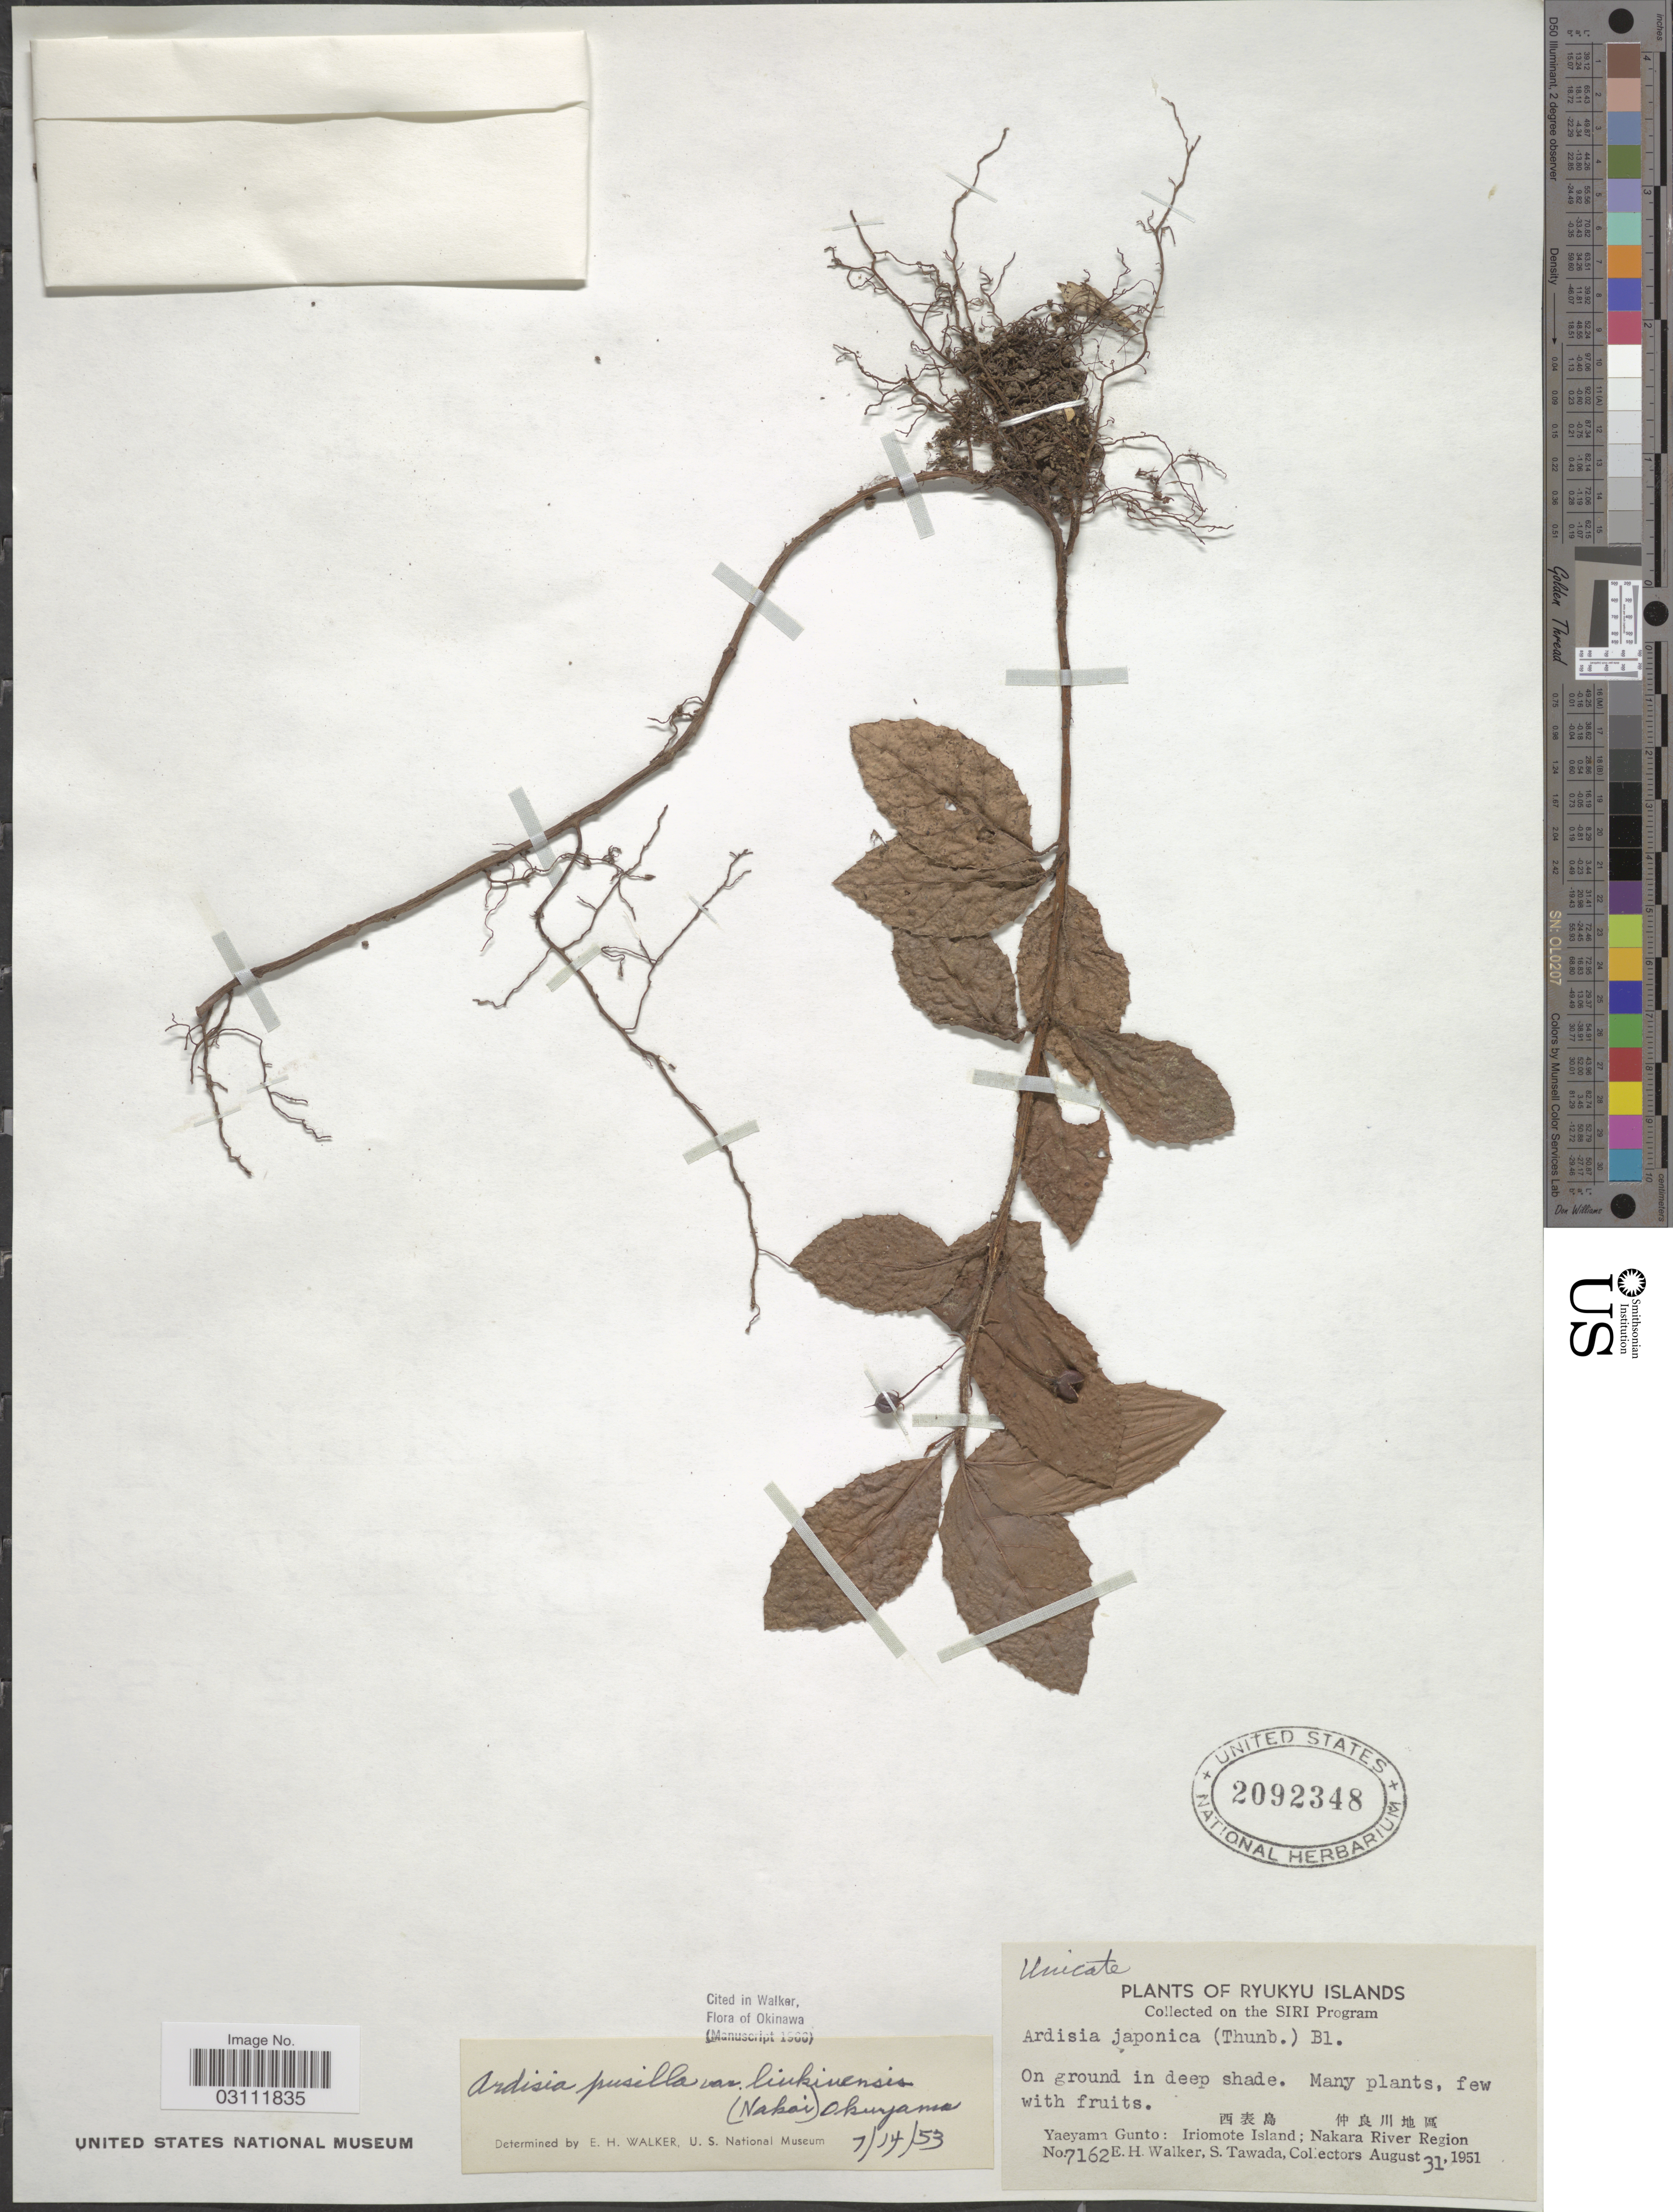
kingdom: Plantae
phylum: Tracheophyta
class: Magnoliopsida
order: Ericales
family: Primulaceae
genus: Ardisia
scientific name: Ardisia pusilla var. liukiuensis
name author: (Nakai) Okuyama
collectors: E. H. Walker & S. Tawada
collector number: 7162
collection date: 1951-08-31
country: Japan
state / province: Okinawa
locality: Ryukyu Islands. Yaeyama Gunto: Iriomote Island; Nakara River Region.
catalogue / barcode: US 2092348